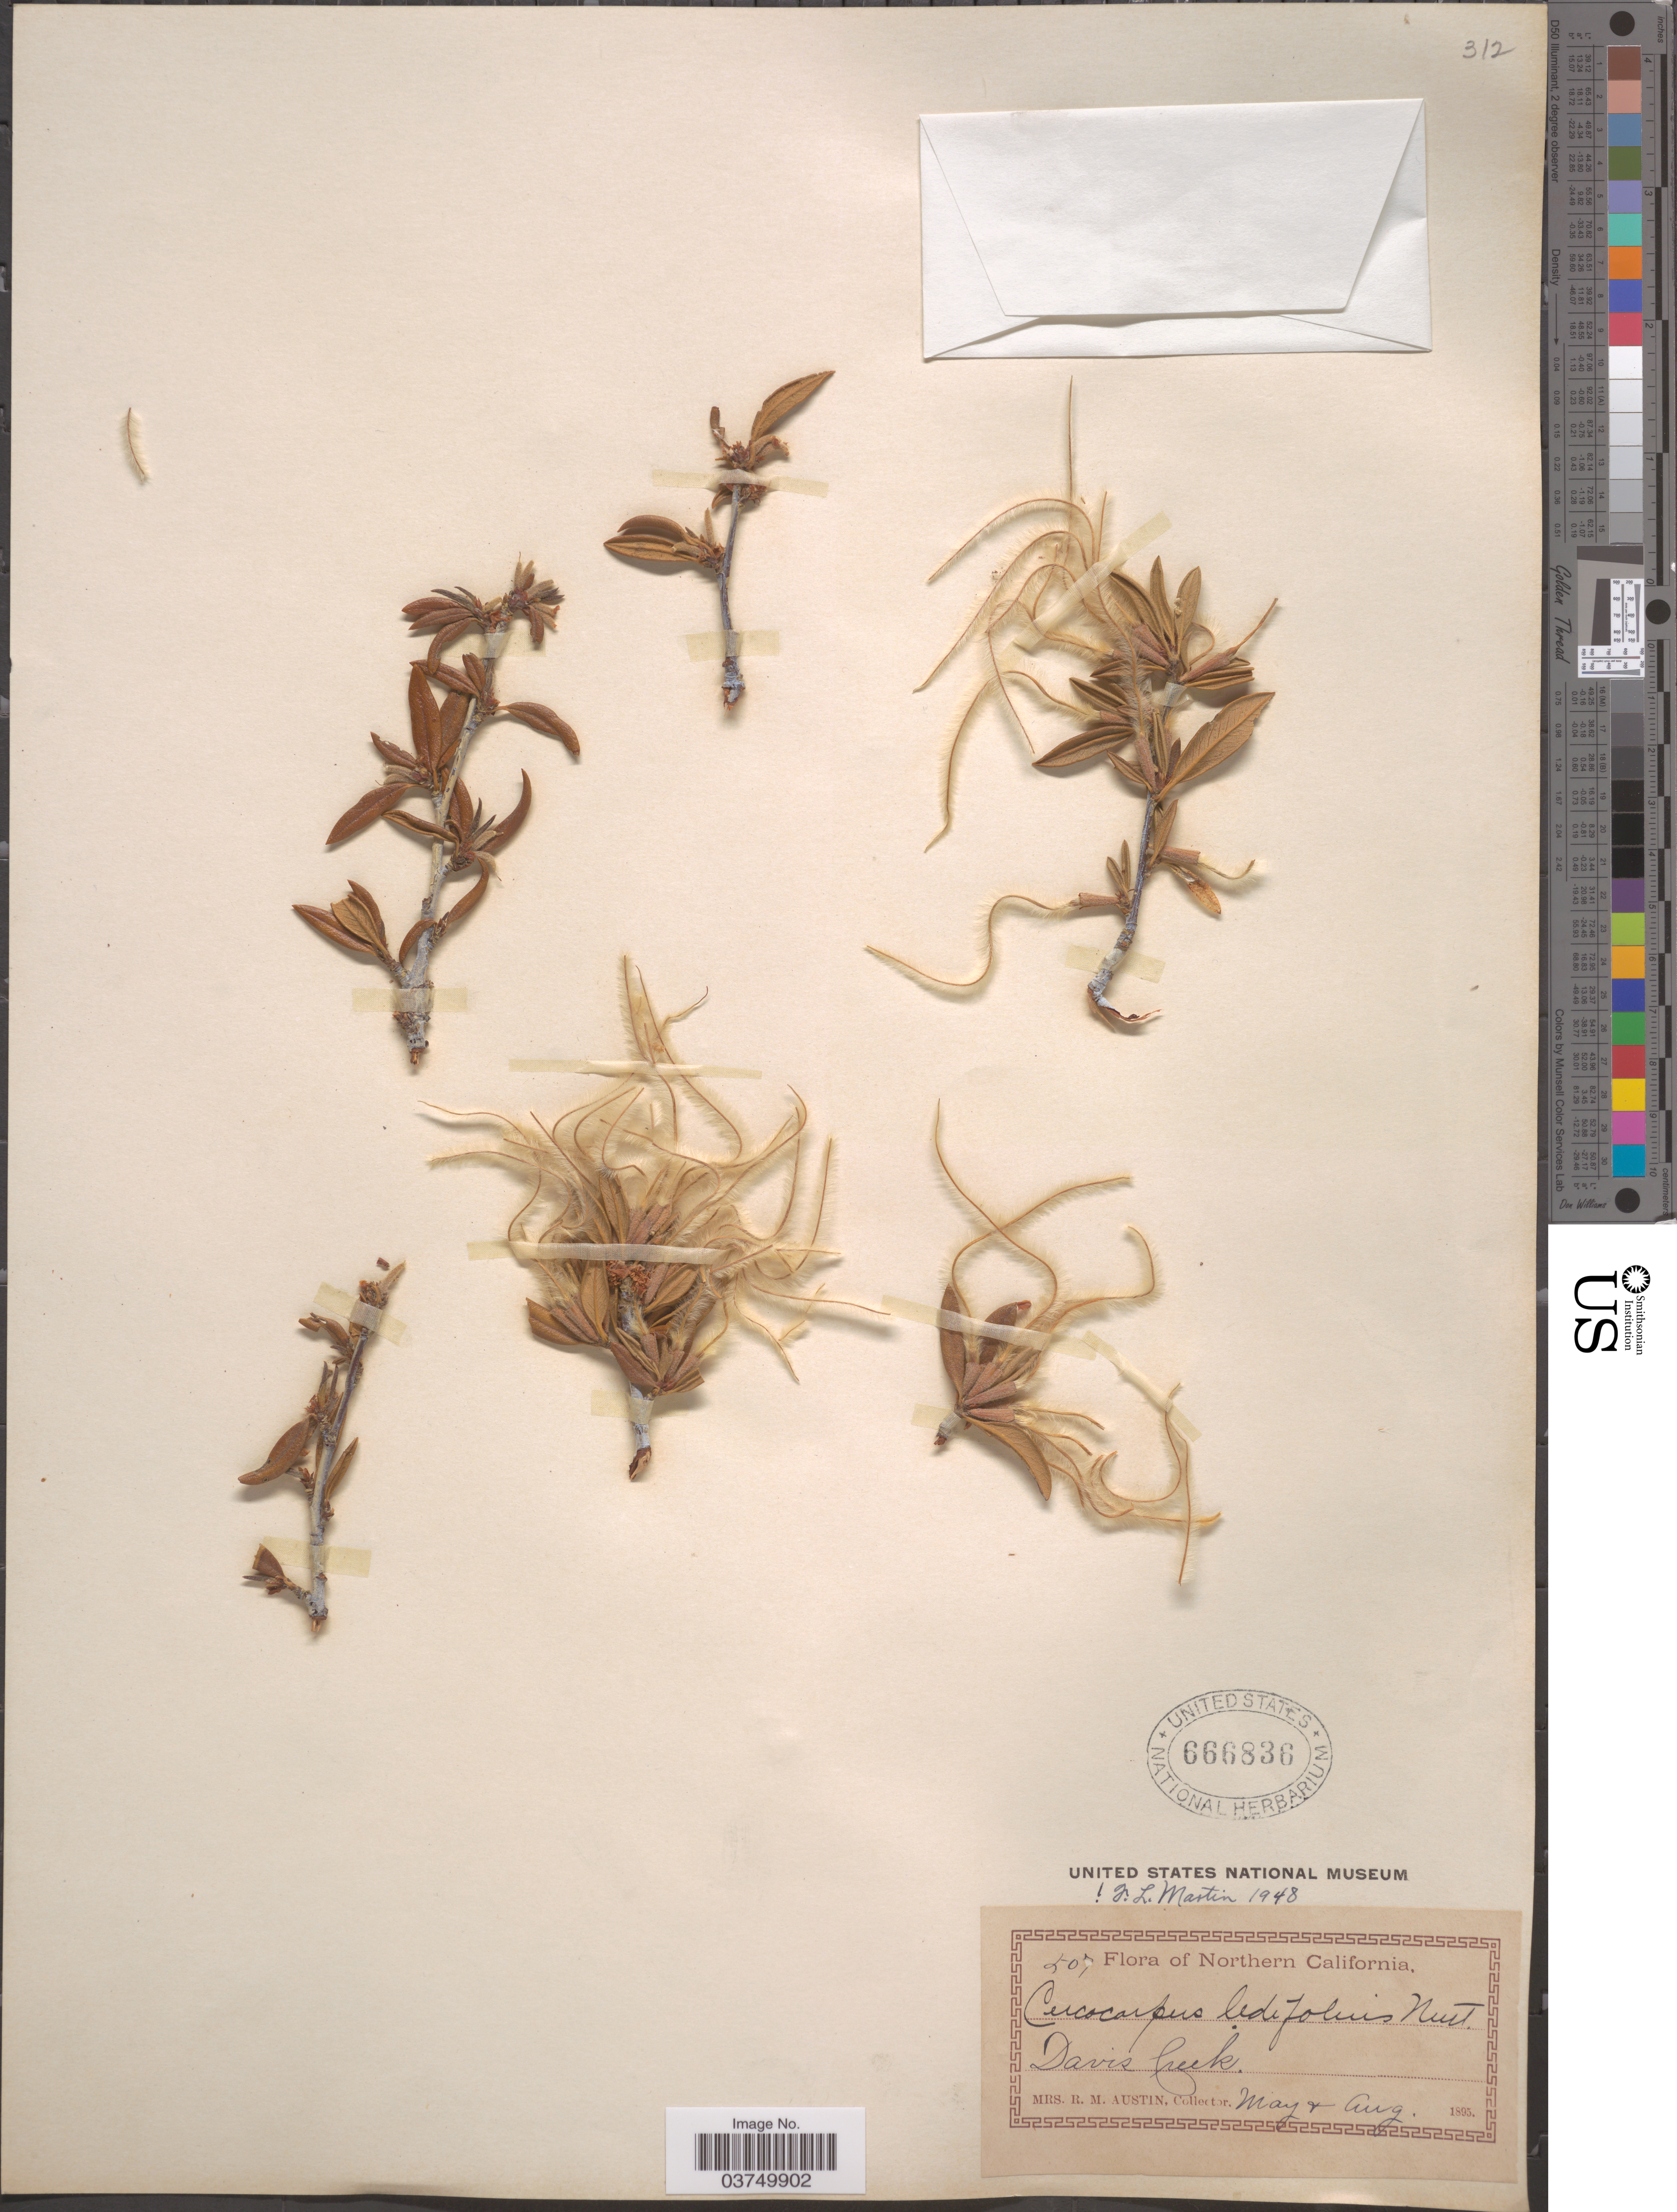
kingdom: Plantae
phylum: Tracheophyta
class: Magnoliopsida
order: Rosales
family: Rosaceae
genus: Cercocarpus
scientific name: Cercocarpus ledifolius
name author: Nutt.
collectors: R. Austin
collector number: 507*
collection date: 1895-05/1895-08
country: United States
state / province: California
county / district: Modoc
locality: Northern California. Davis Creek.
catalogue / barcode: US 666836